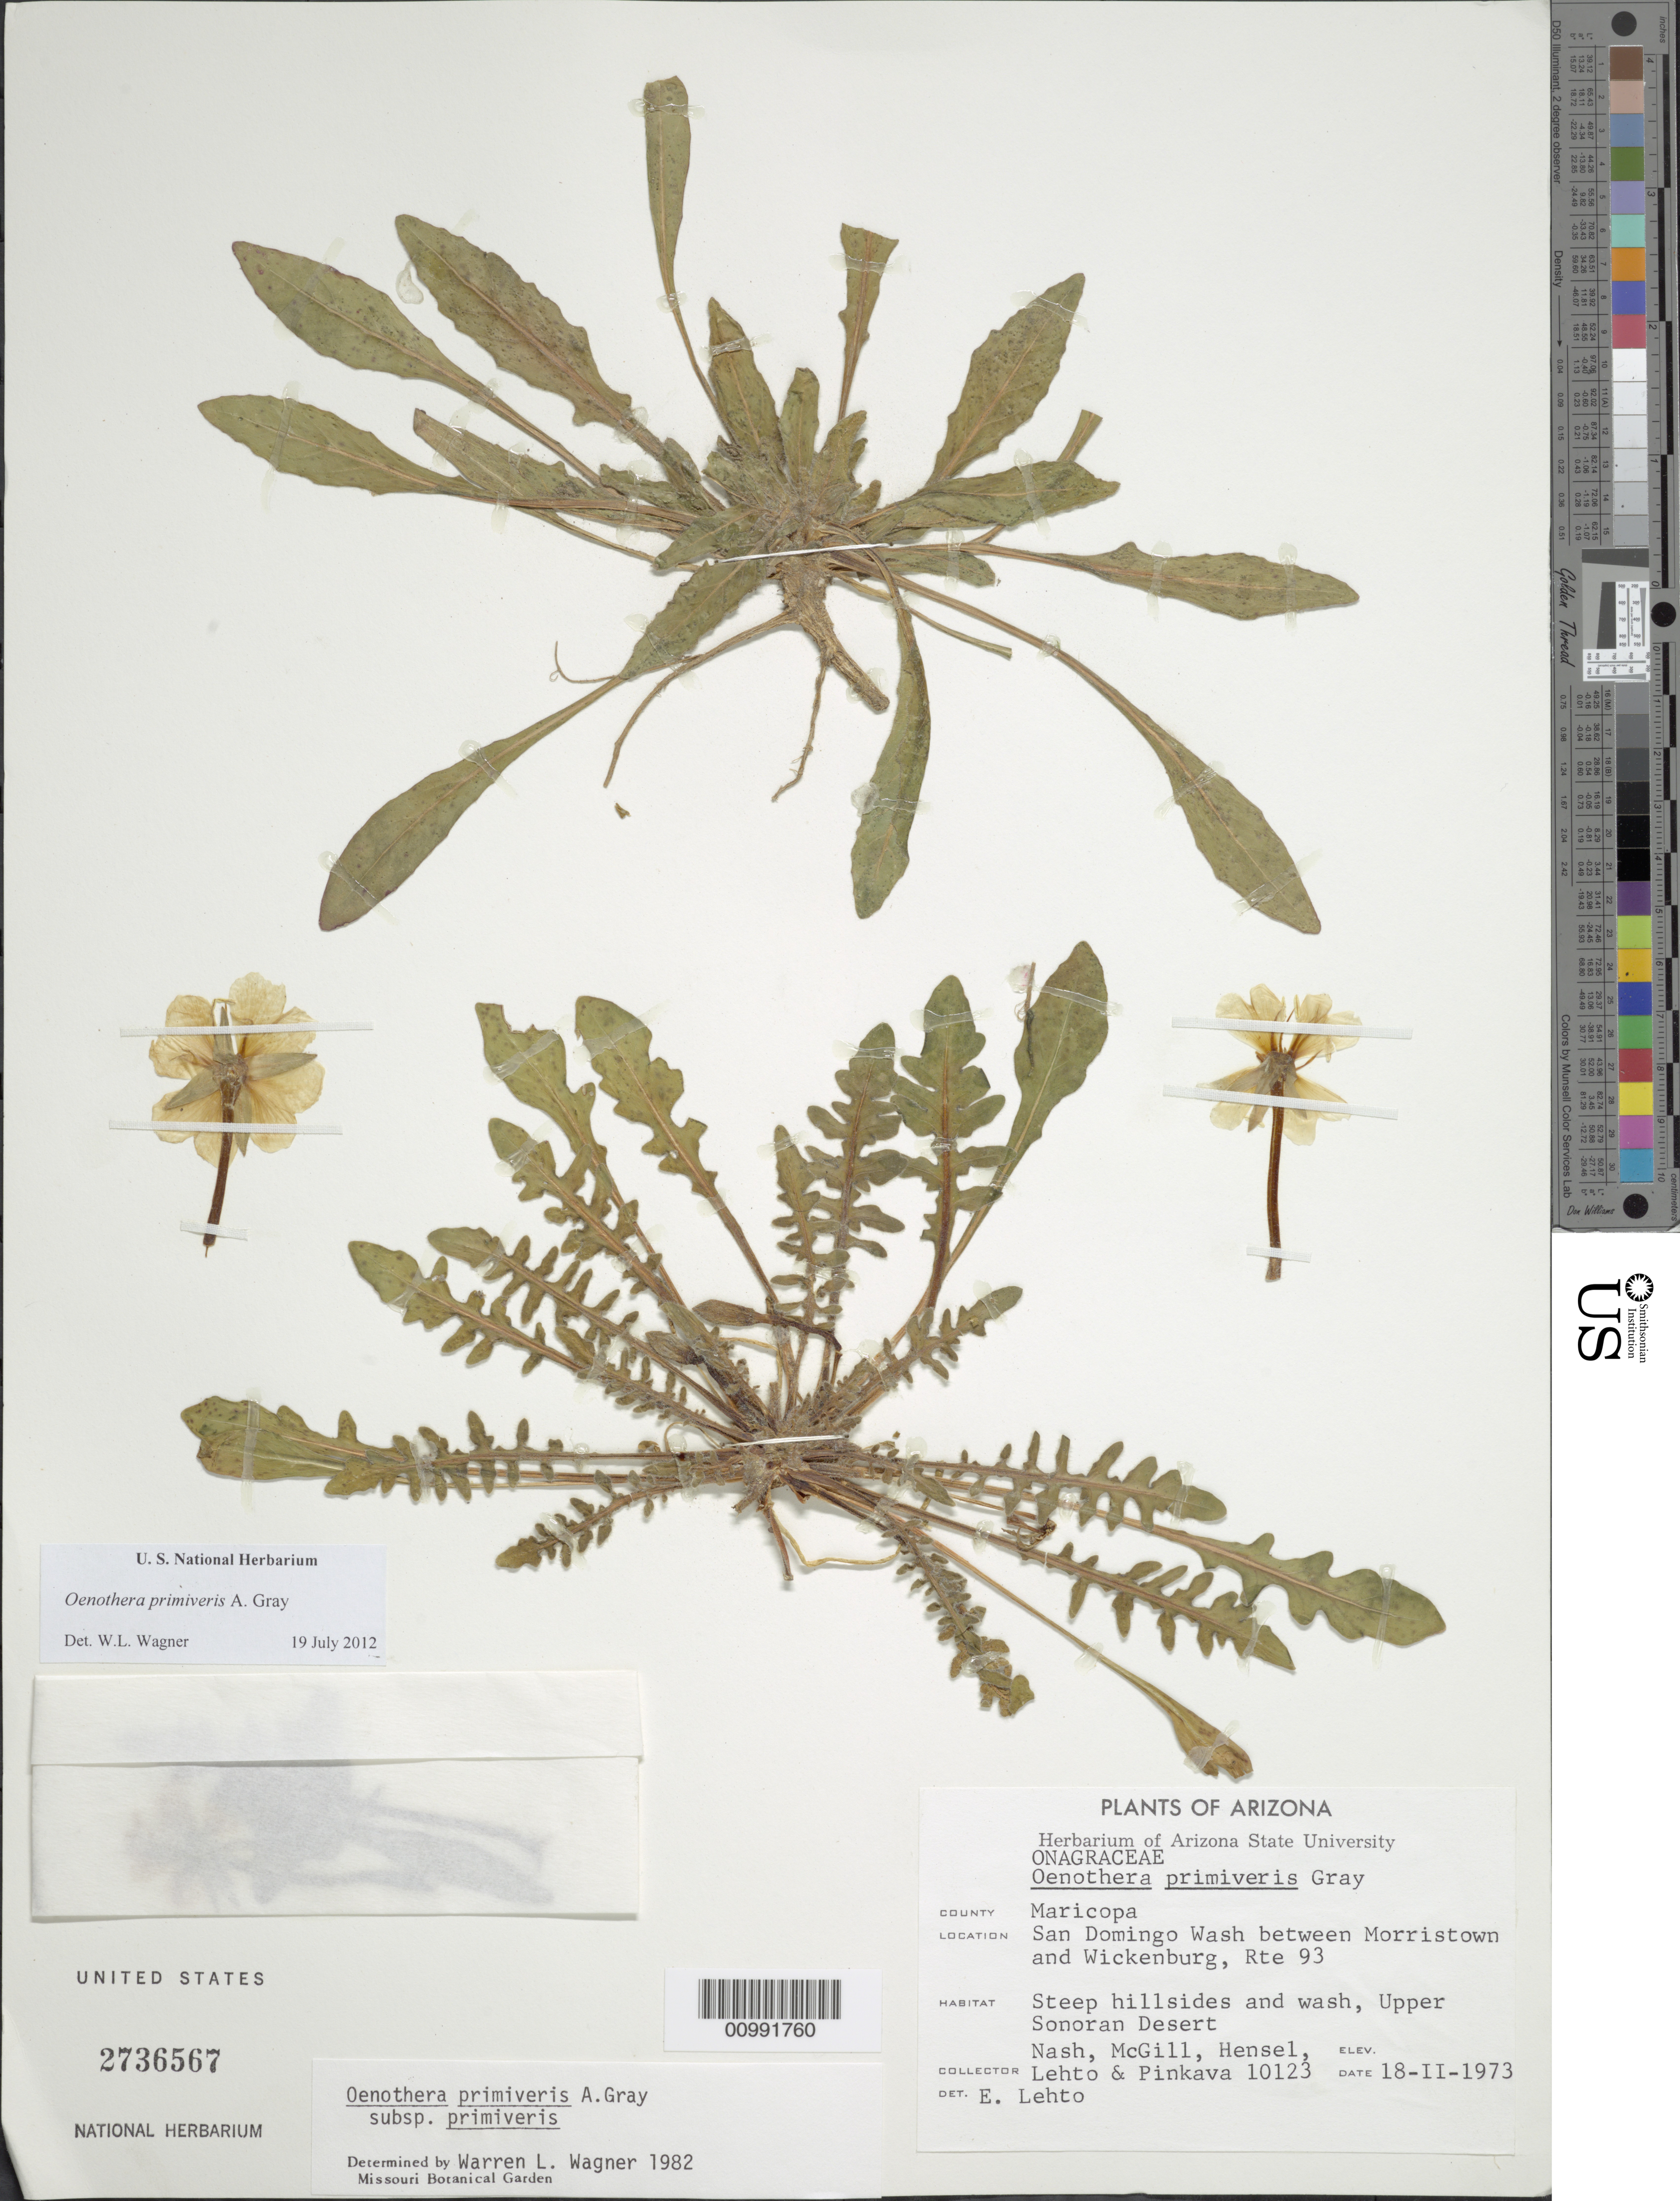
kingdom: Plantae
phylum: Tracheophyta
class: Magnoliopsida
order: Myrtales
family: Onagraceae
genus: Oenothera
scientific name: Oenothera primiveris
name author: A. Gray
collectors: G. V. Nash, L. McGill, -. Hensel, E. Lehto & D. Pinkava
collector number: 10123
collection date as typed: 18 Feb 1973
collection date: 1973-02-18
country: United States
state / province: Arizona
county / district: Maricopa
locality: San Domingo Wash between Morristown and Wickenburg, Route 93. Steep hillsides and wash, Upper Sonoran Desert.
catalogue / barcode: US 2736567